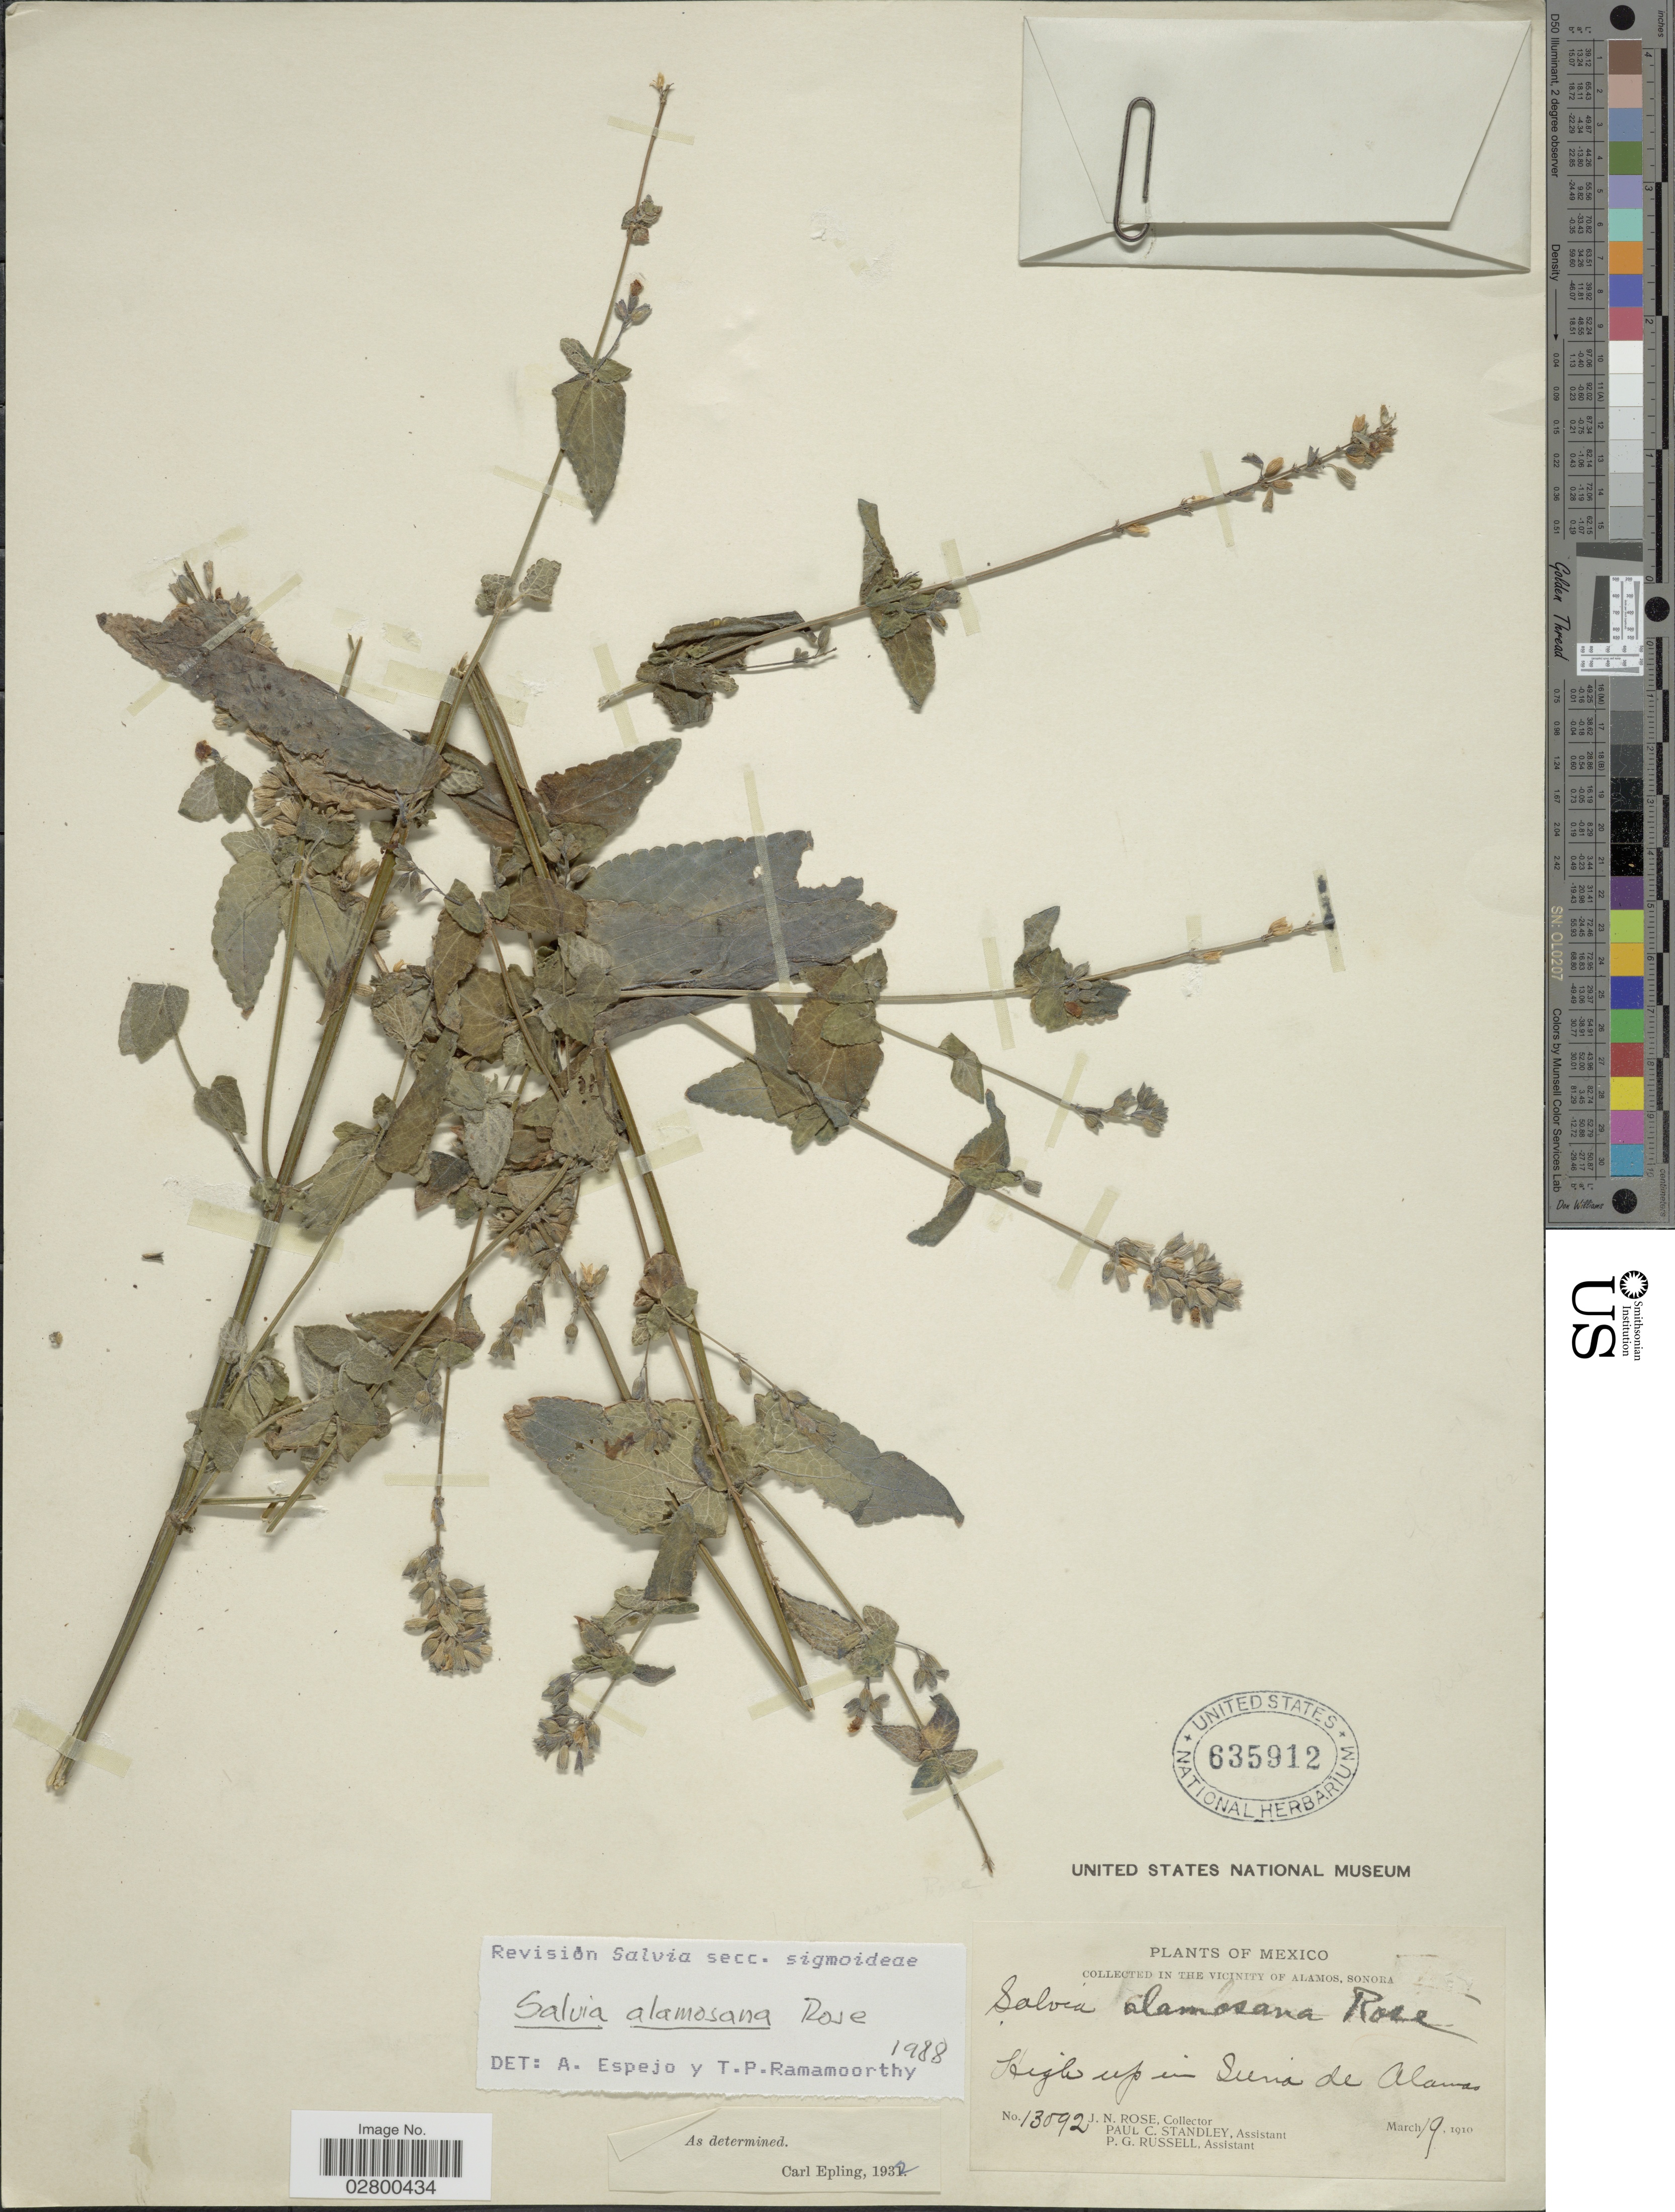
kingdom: Plantae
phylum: Tracheophyta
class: Magnoliopsida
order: Lamiales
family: Lamiaceae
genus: Salvia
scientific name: Salvia alamosana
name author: Rose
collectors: J. N. Rose, P. C. Standley & P. G. Russell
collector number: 13092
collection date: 1910-03-19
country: Mexico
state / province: Sonora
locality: In The Vicinity of Alamos, Sonora, High up in Sierra de Alamos.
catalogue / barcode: US 635912